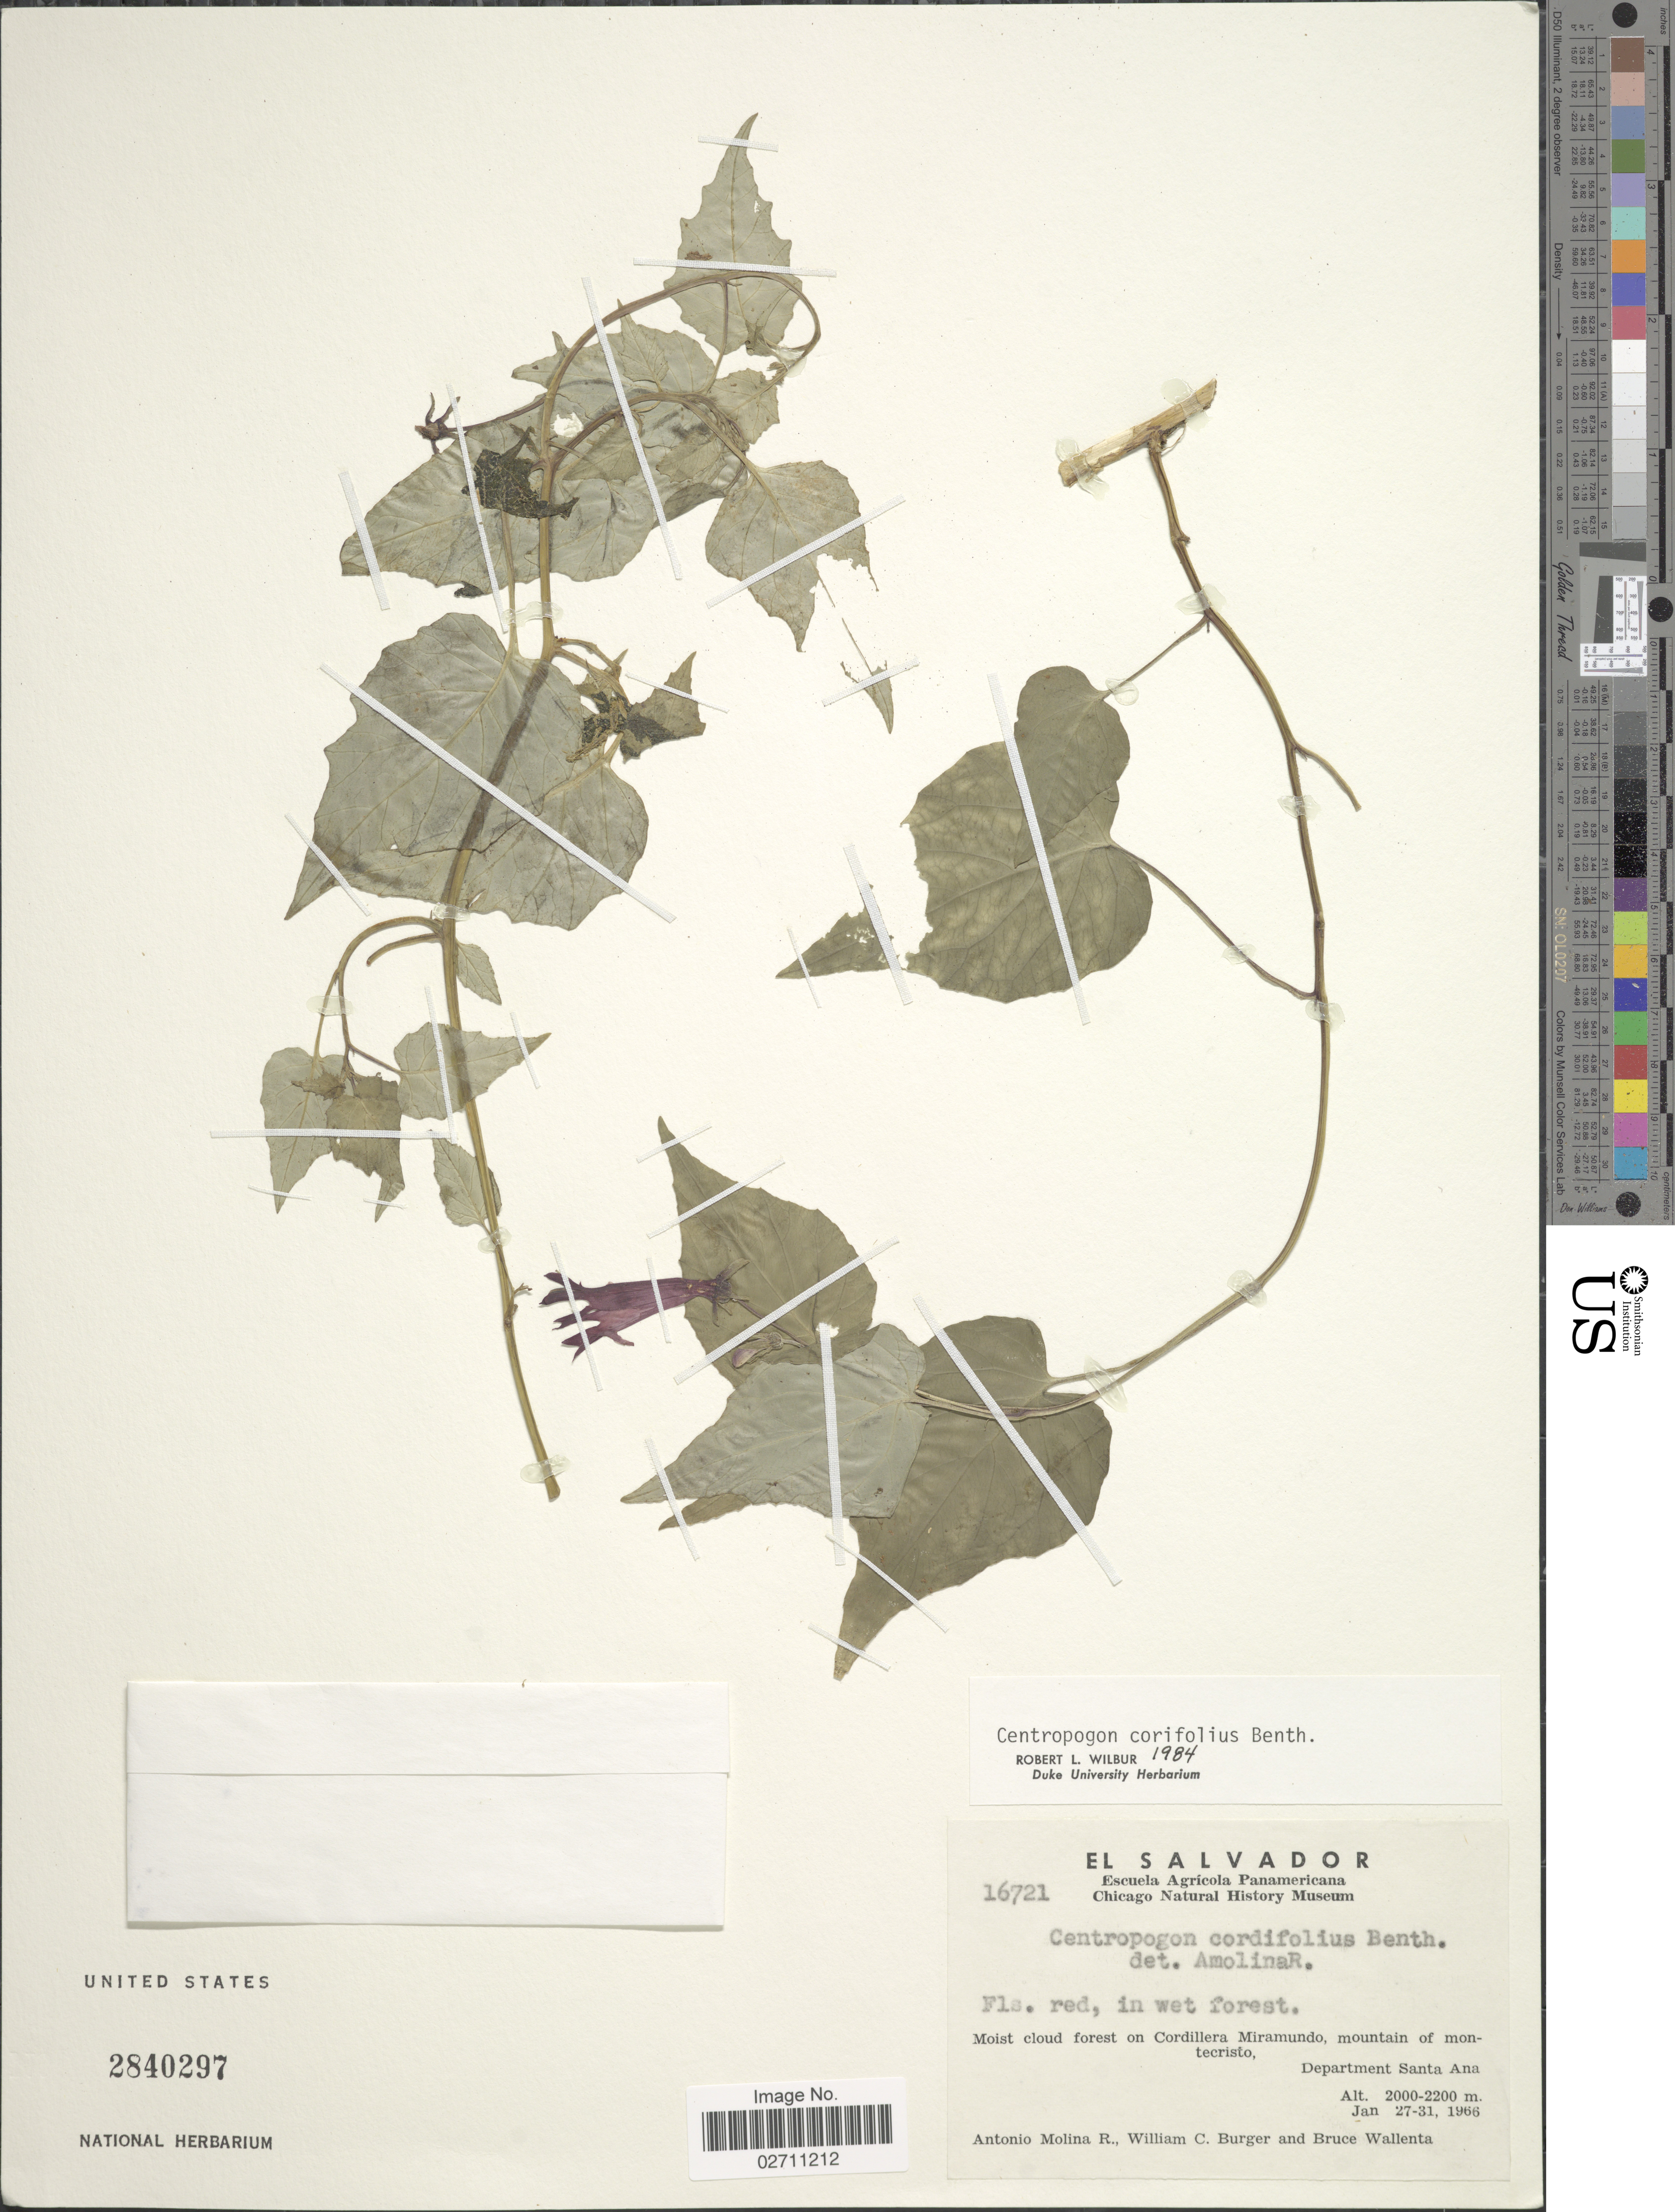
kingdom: Plantae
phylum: Tracheophyta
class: Magnoliopsida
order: Asterales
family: Campanulaceae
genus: Centropogon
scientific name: Centropogon cordifolius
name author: Benth.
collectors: A. Molina R., W. Burger & B. Wallenta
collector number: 16721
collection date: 1966-01-27/1966-01-31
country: El Salvador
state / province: Santa Ana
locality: On Cordillera Miramundo, mountain of montecristo.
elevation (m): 2000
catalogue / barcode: US 2840297